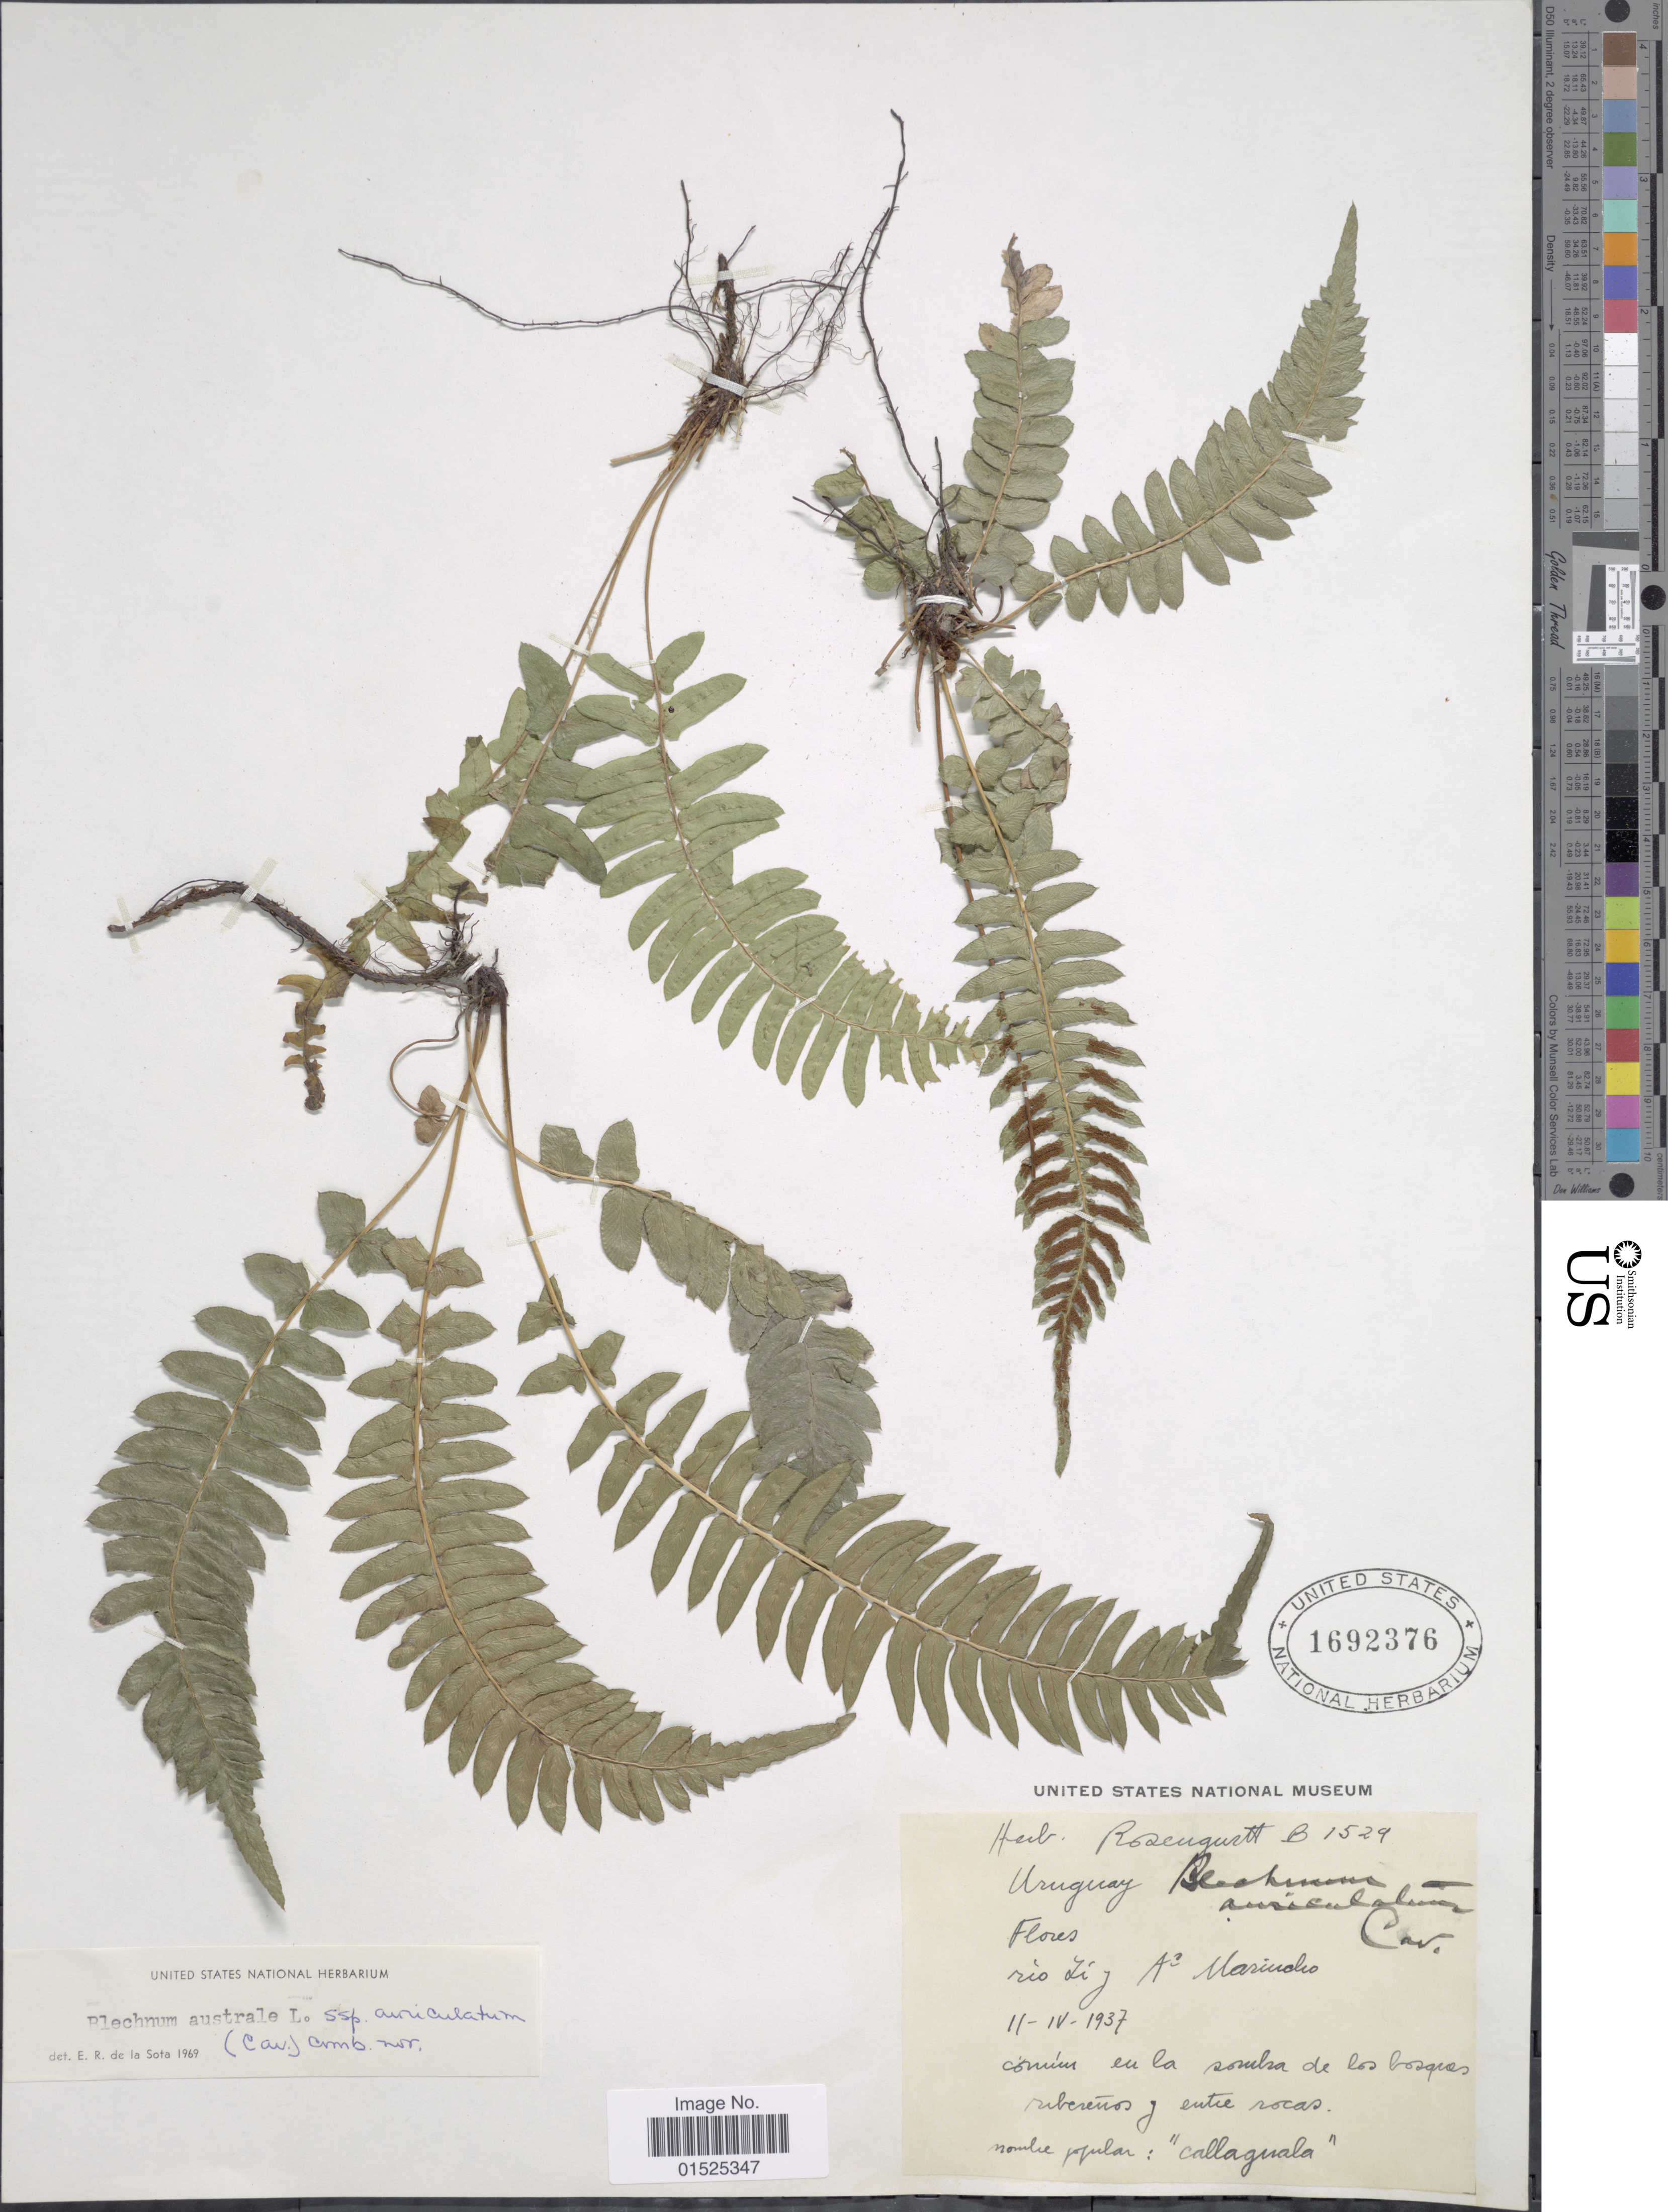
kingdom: Plantae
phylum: Tracheophyta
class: Polypodiopsida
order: Polypodiales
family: Blechnaceae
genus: Blechnum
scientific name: Blechnum australe subsp. auriculatum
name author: (Cav.) de la Sota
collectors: ex herb. Rosengurtt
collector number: B 1529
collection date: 1937-04-11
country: Uruguay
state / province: Flores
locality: Conuun en la sombra de los bosques ribereños y entre rocas.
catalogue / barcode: US 1692376